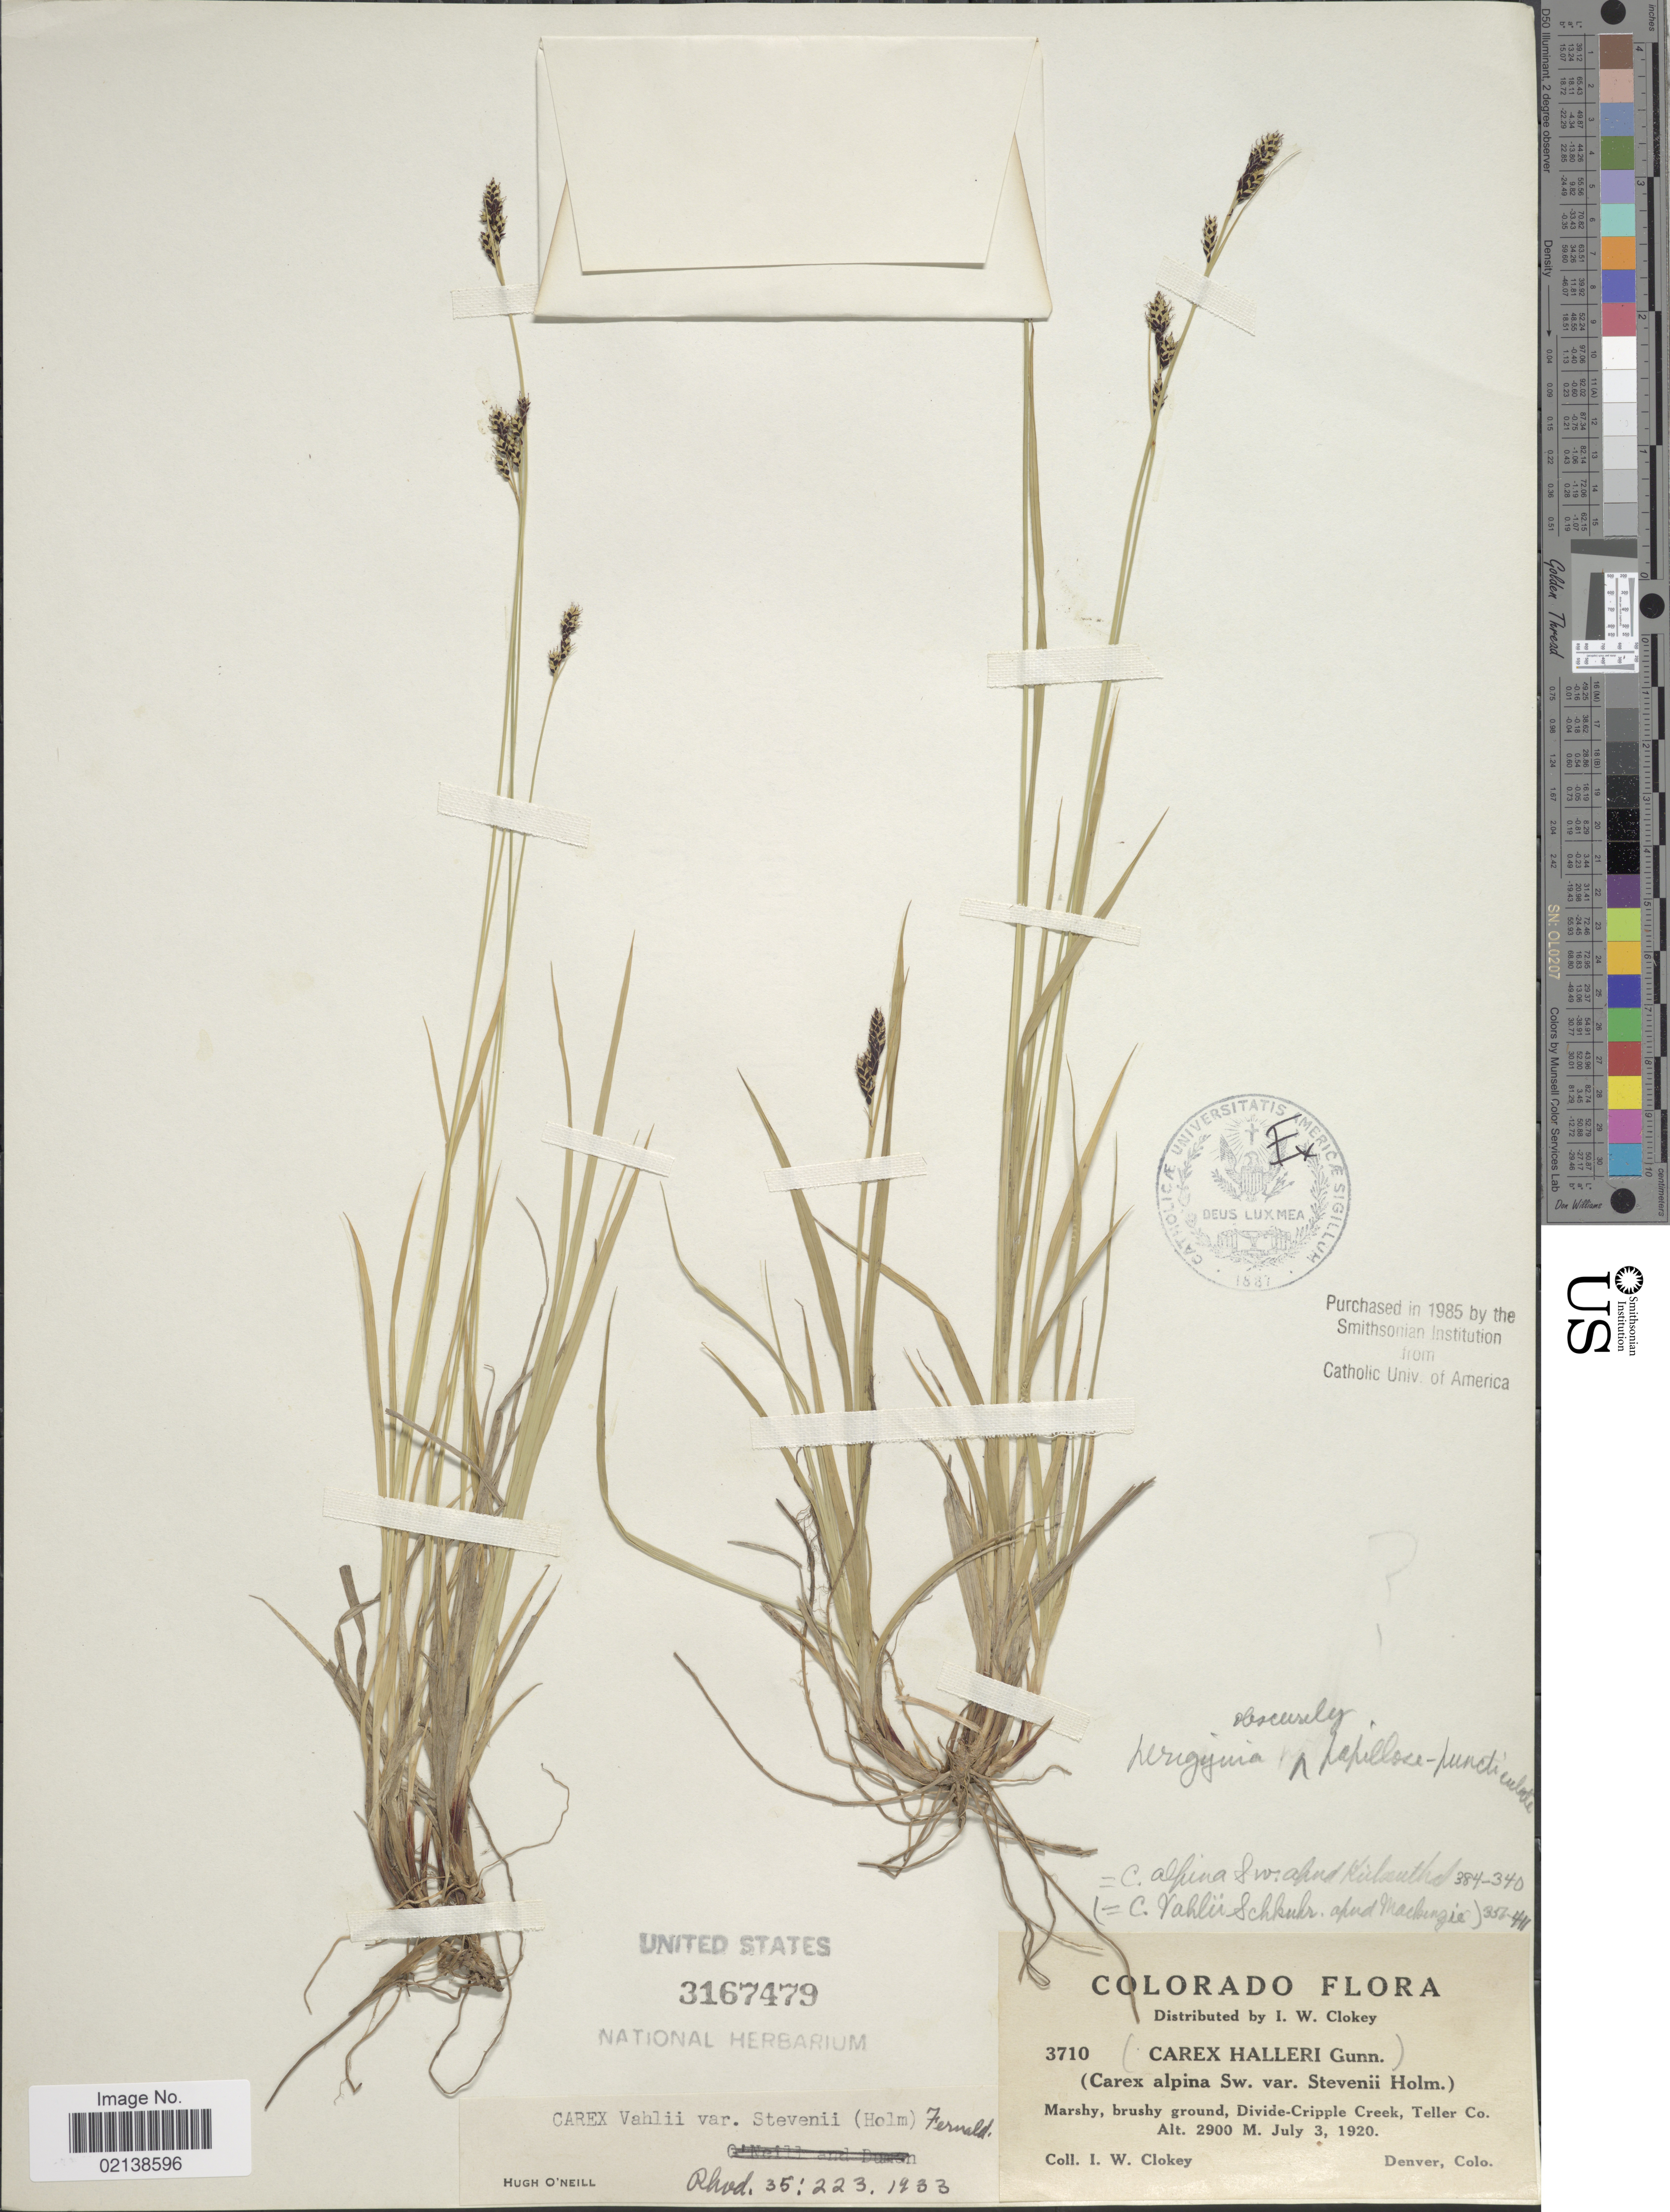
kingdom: Plantae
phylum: Tracheophyta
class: Liliopsida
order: Poales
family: Cyperaceae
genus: Carex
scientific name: Carex stevenii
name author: (Holm) Kalela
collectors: I. W. Clokey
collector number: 3710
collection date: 1920-07-03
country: United States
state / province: Colorado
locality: Marshy, brushy ground, Divide-Cripple, Teller Co., Denver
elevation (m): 2900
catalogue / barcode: US 3167479